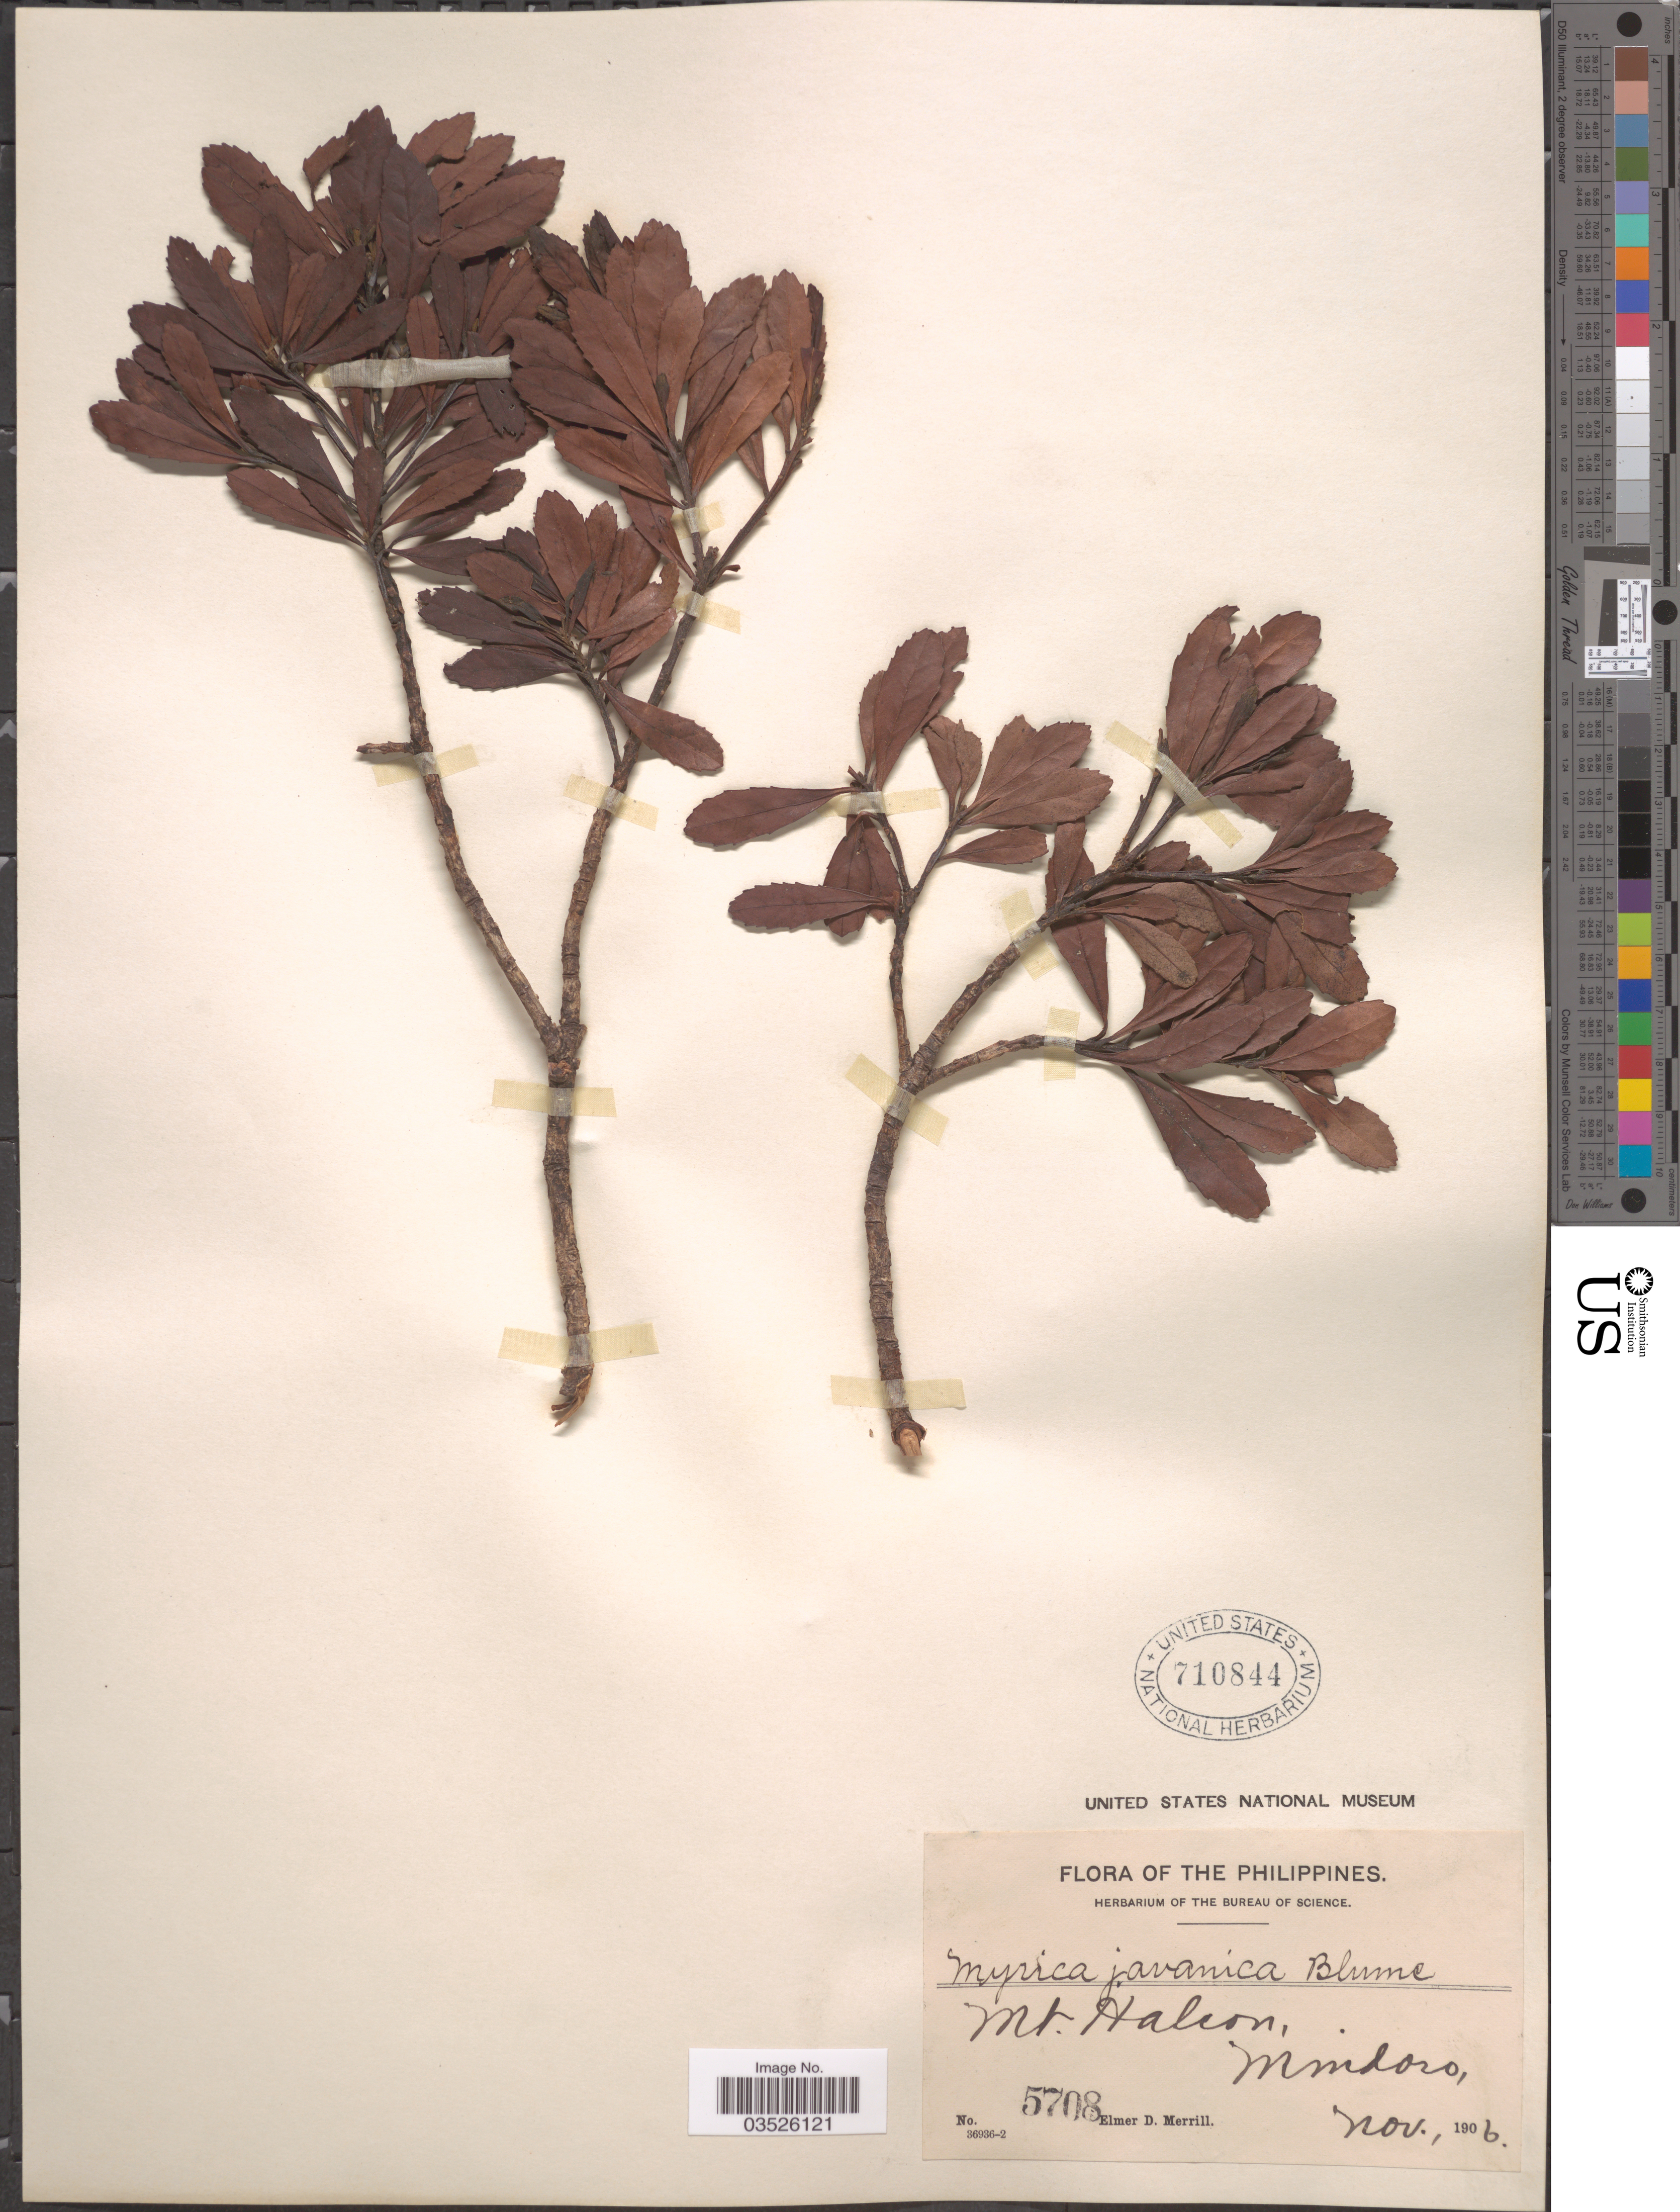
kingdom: Plantae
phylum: Tracheophyta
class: Magnoliopsida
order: Fagales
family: Myricaceae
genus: Morella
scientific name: Morella vidaliana (Rolfe) comb. ined.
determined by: Strong, Mark T., (BOT), Smithsonian Institution - National Museum of Natural History (UNITED STATES)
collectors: E. D. Merrill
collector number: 5708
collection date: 1906-11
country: Philippines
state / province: Mimaropa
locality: Mt. Halcon, Mindoro.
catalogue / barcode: US 710844